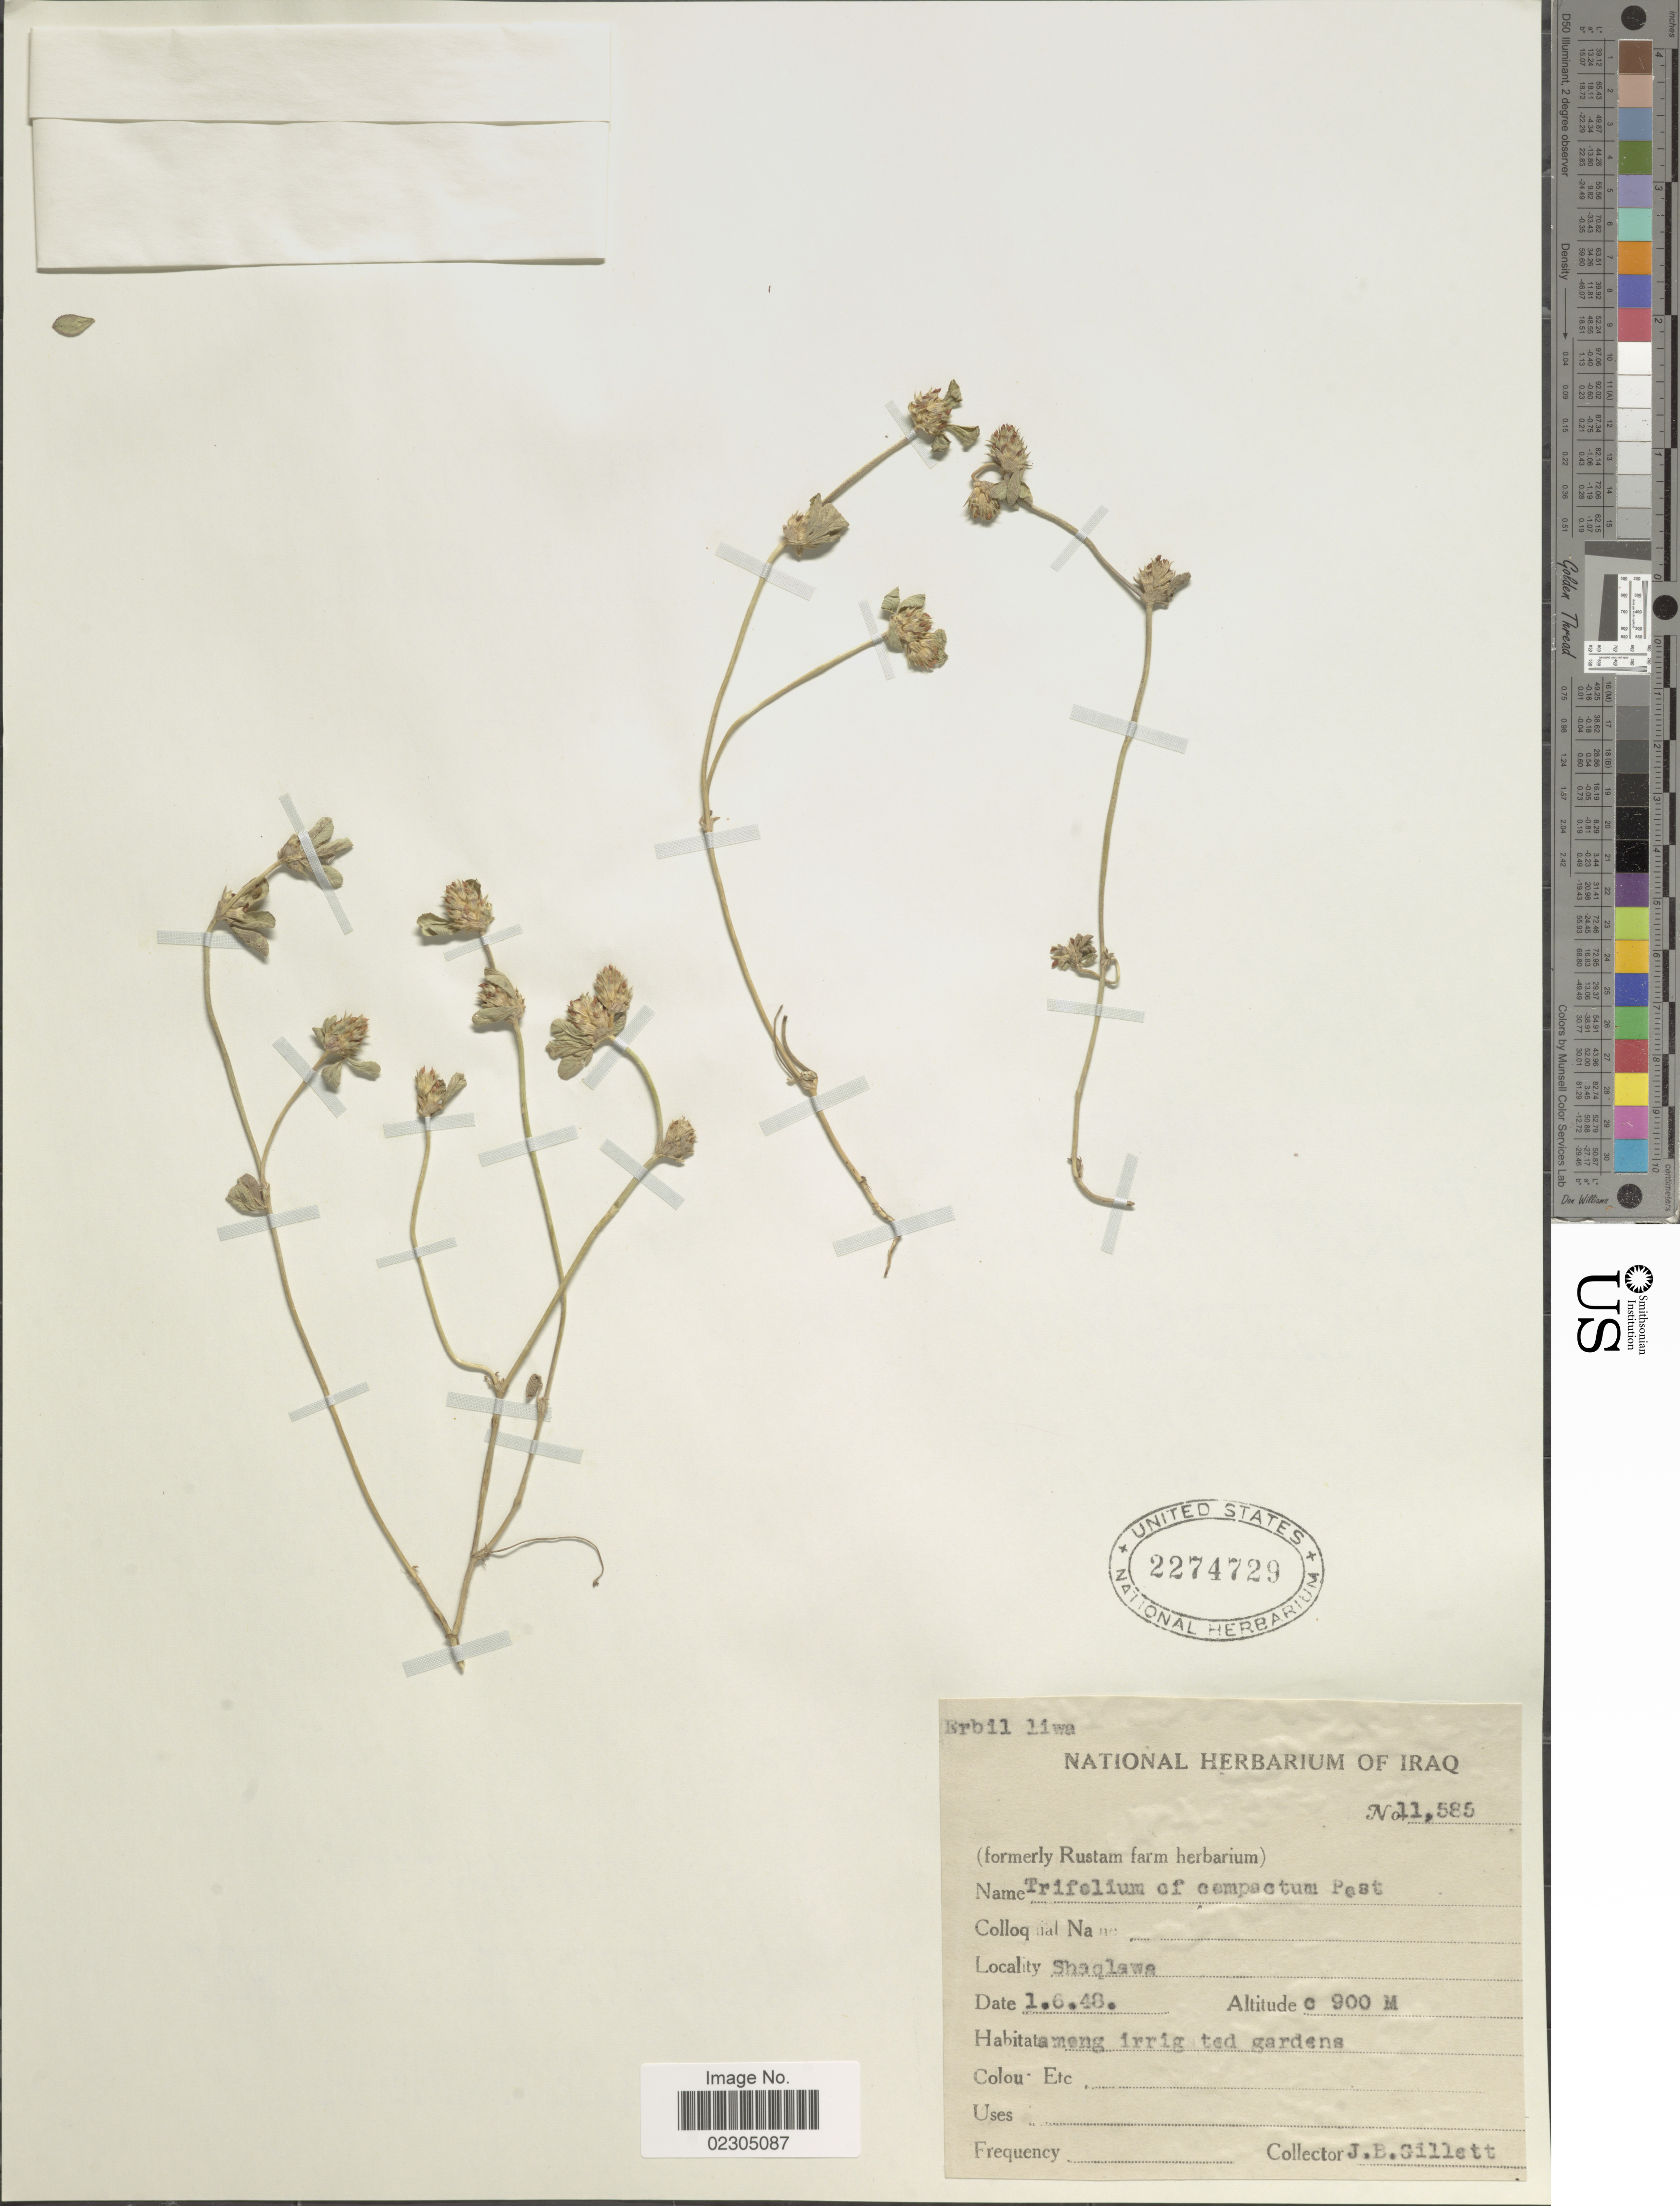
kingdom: Plantae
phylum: Tracheophyta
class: Magnoliopsida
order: Fabales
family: Fabaceae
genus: Trifolium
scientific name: Trifolium compactum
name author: Post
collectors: J. B. Gillett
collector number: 11585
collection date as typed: Transcribed d/m/y: 1/6/48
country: Iraq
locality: Shaqlawa.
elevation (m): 900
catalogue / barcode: US 2274729